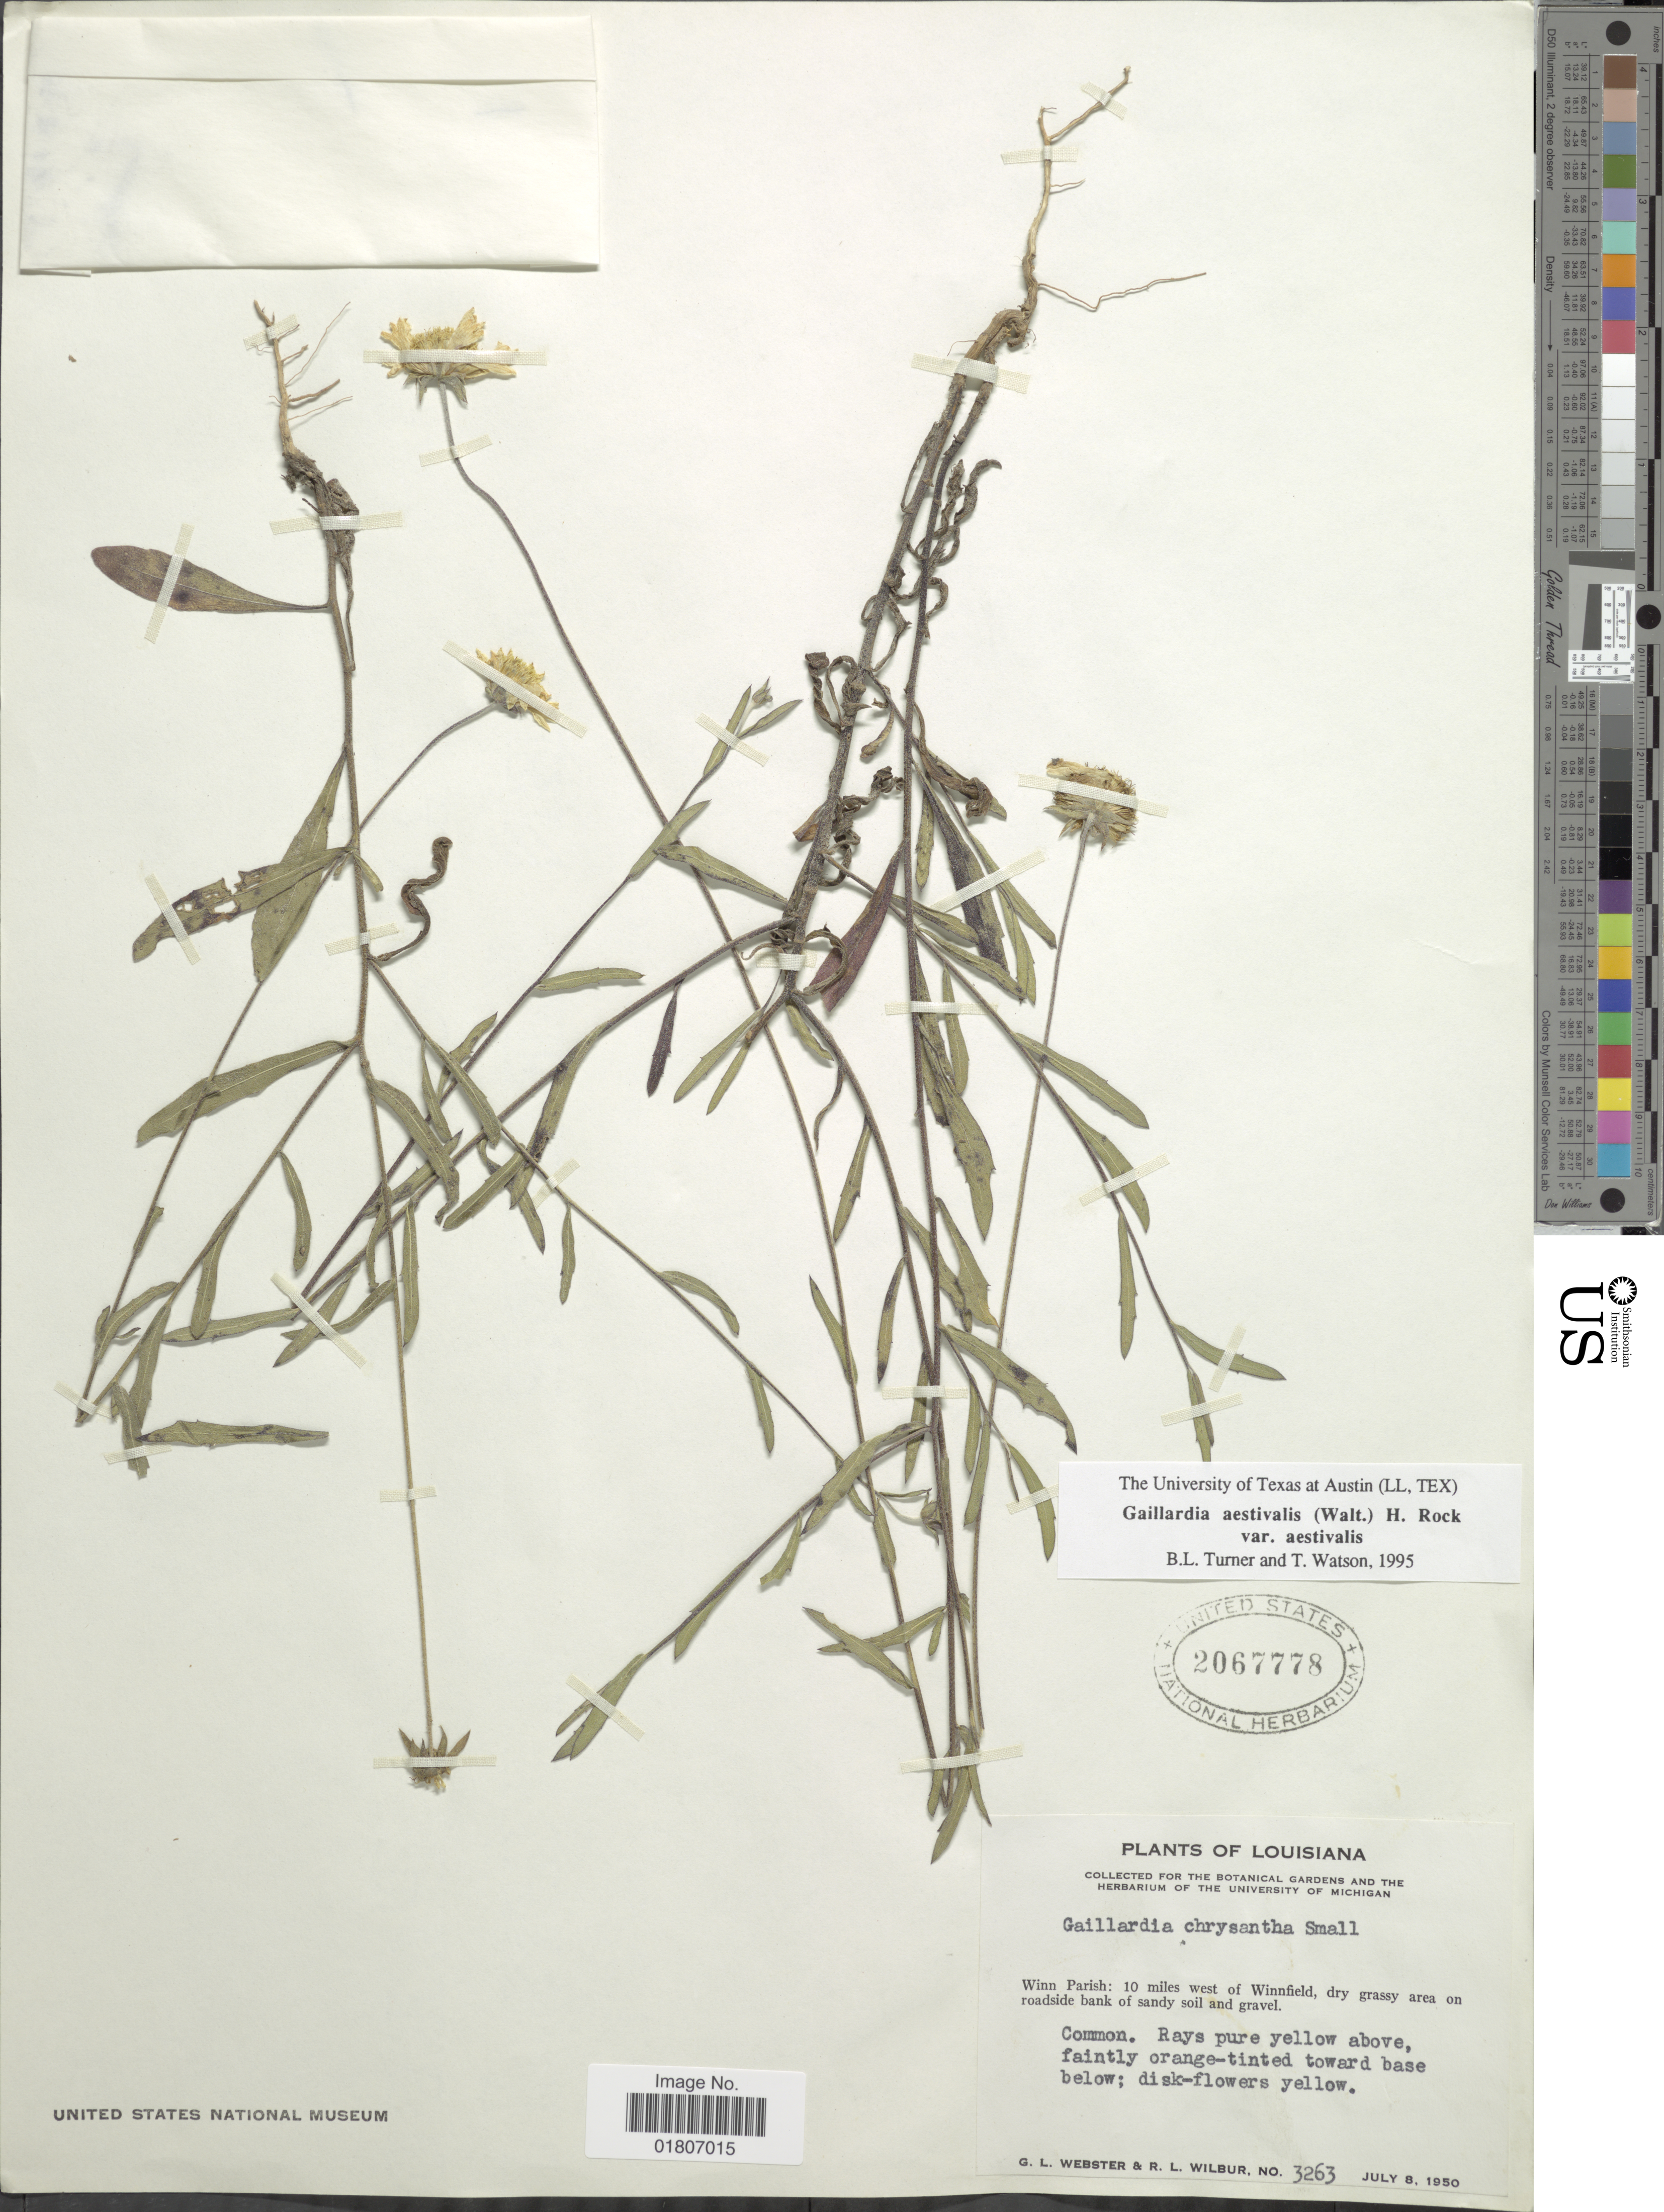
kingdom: Plantae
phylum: Tracheophyta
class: Magnoliopsida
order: Asterales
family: Asteraceae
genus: Gaillardia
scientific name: Gaillardia aestivalis var. aestivalis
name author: (Walter) H. Rock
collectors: G. L. Webster & R. L. Wilbur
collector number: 3263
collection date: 1950-07-08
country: United States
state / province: Louisiana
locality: Winn Parish: 10 miles west of Winnfield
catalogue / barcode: US 2067778